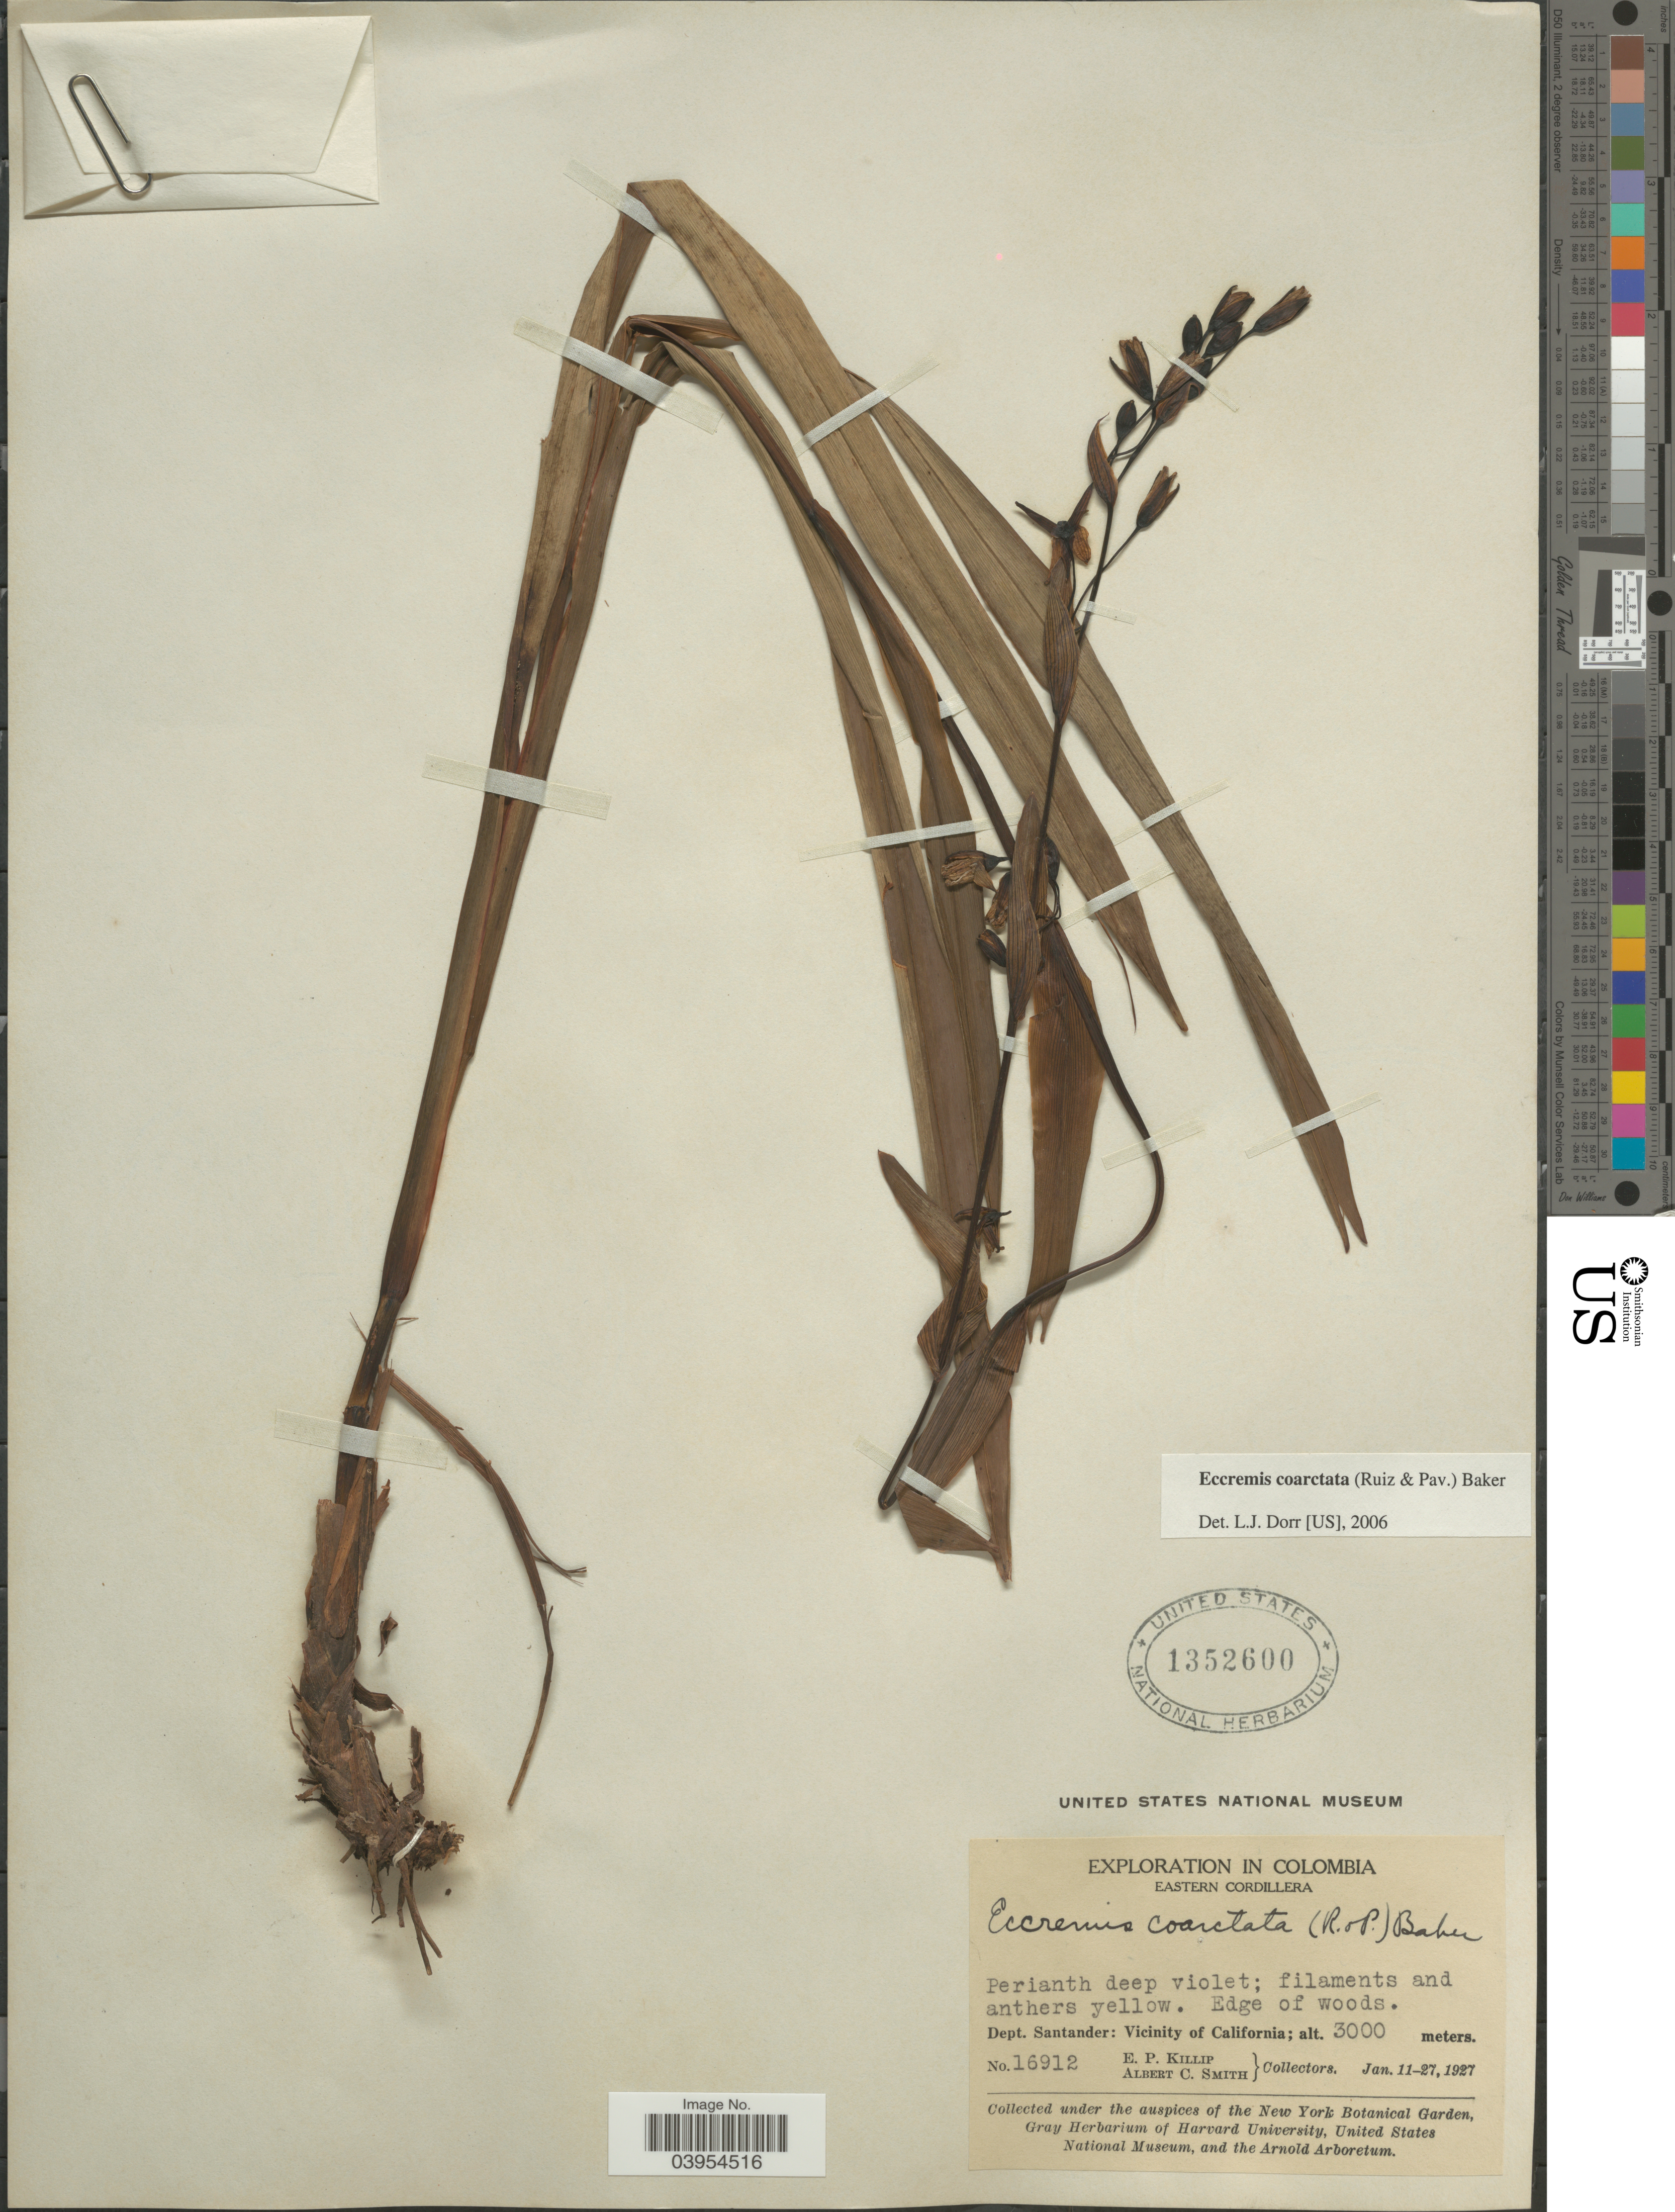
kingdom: Plantae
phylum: Tracheophyta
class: Liliopsida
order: Asparagales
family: Asphodelaceae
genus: Eccremis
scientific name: Eccremis coarctata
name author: Baker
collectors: E. P. Killip & A. C. Smith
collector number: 16912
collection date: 1927-01-11/1927-01-27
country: Colombia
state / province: Santander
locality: Eastern Cordillera. Dept. Santander: Vicinity of California.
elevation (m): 3000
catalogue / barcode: US 1352600